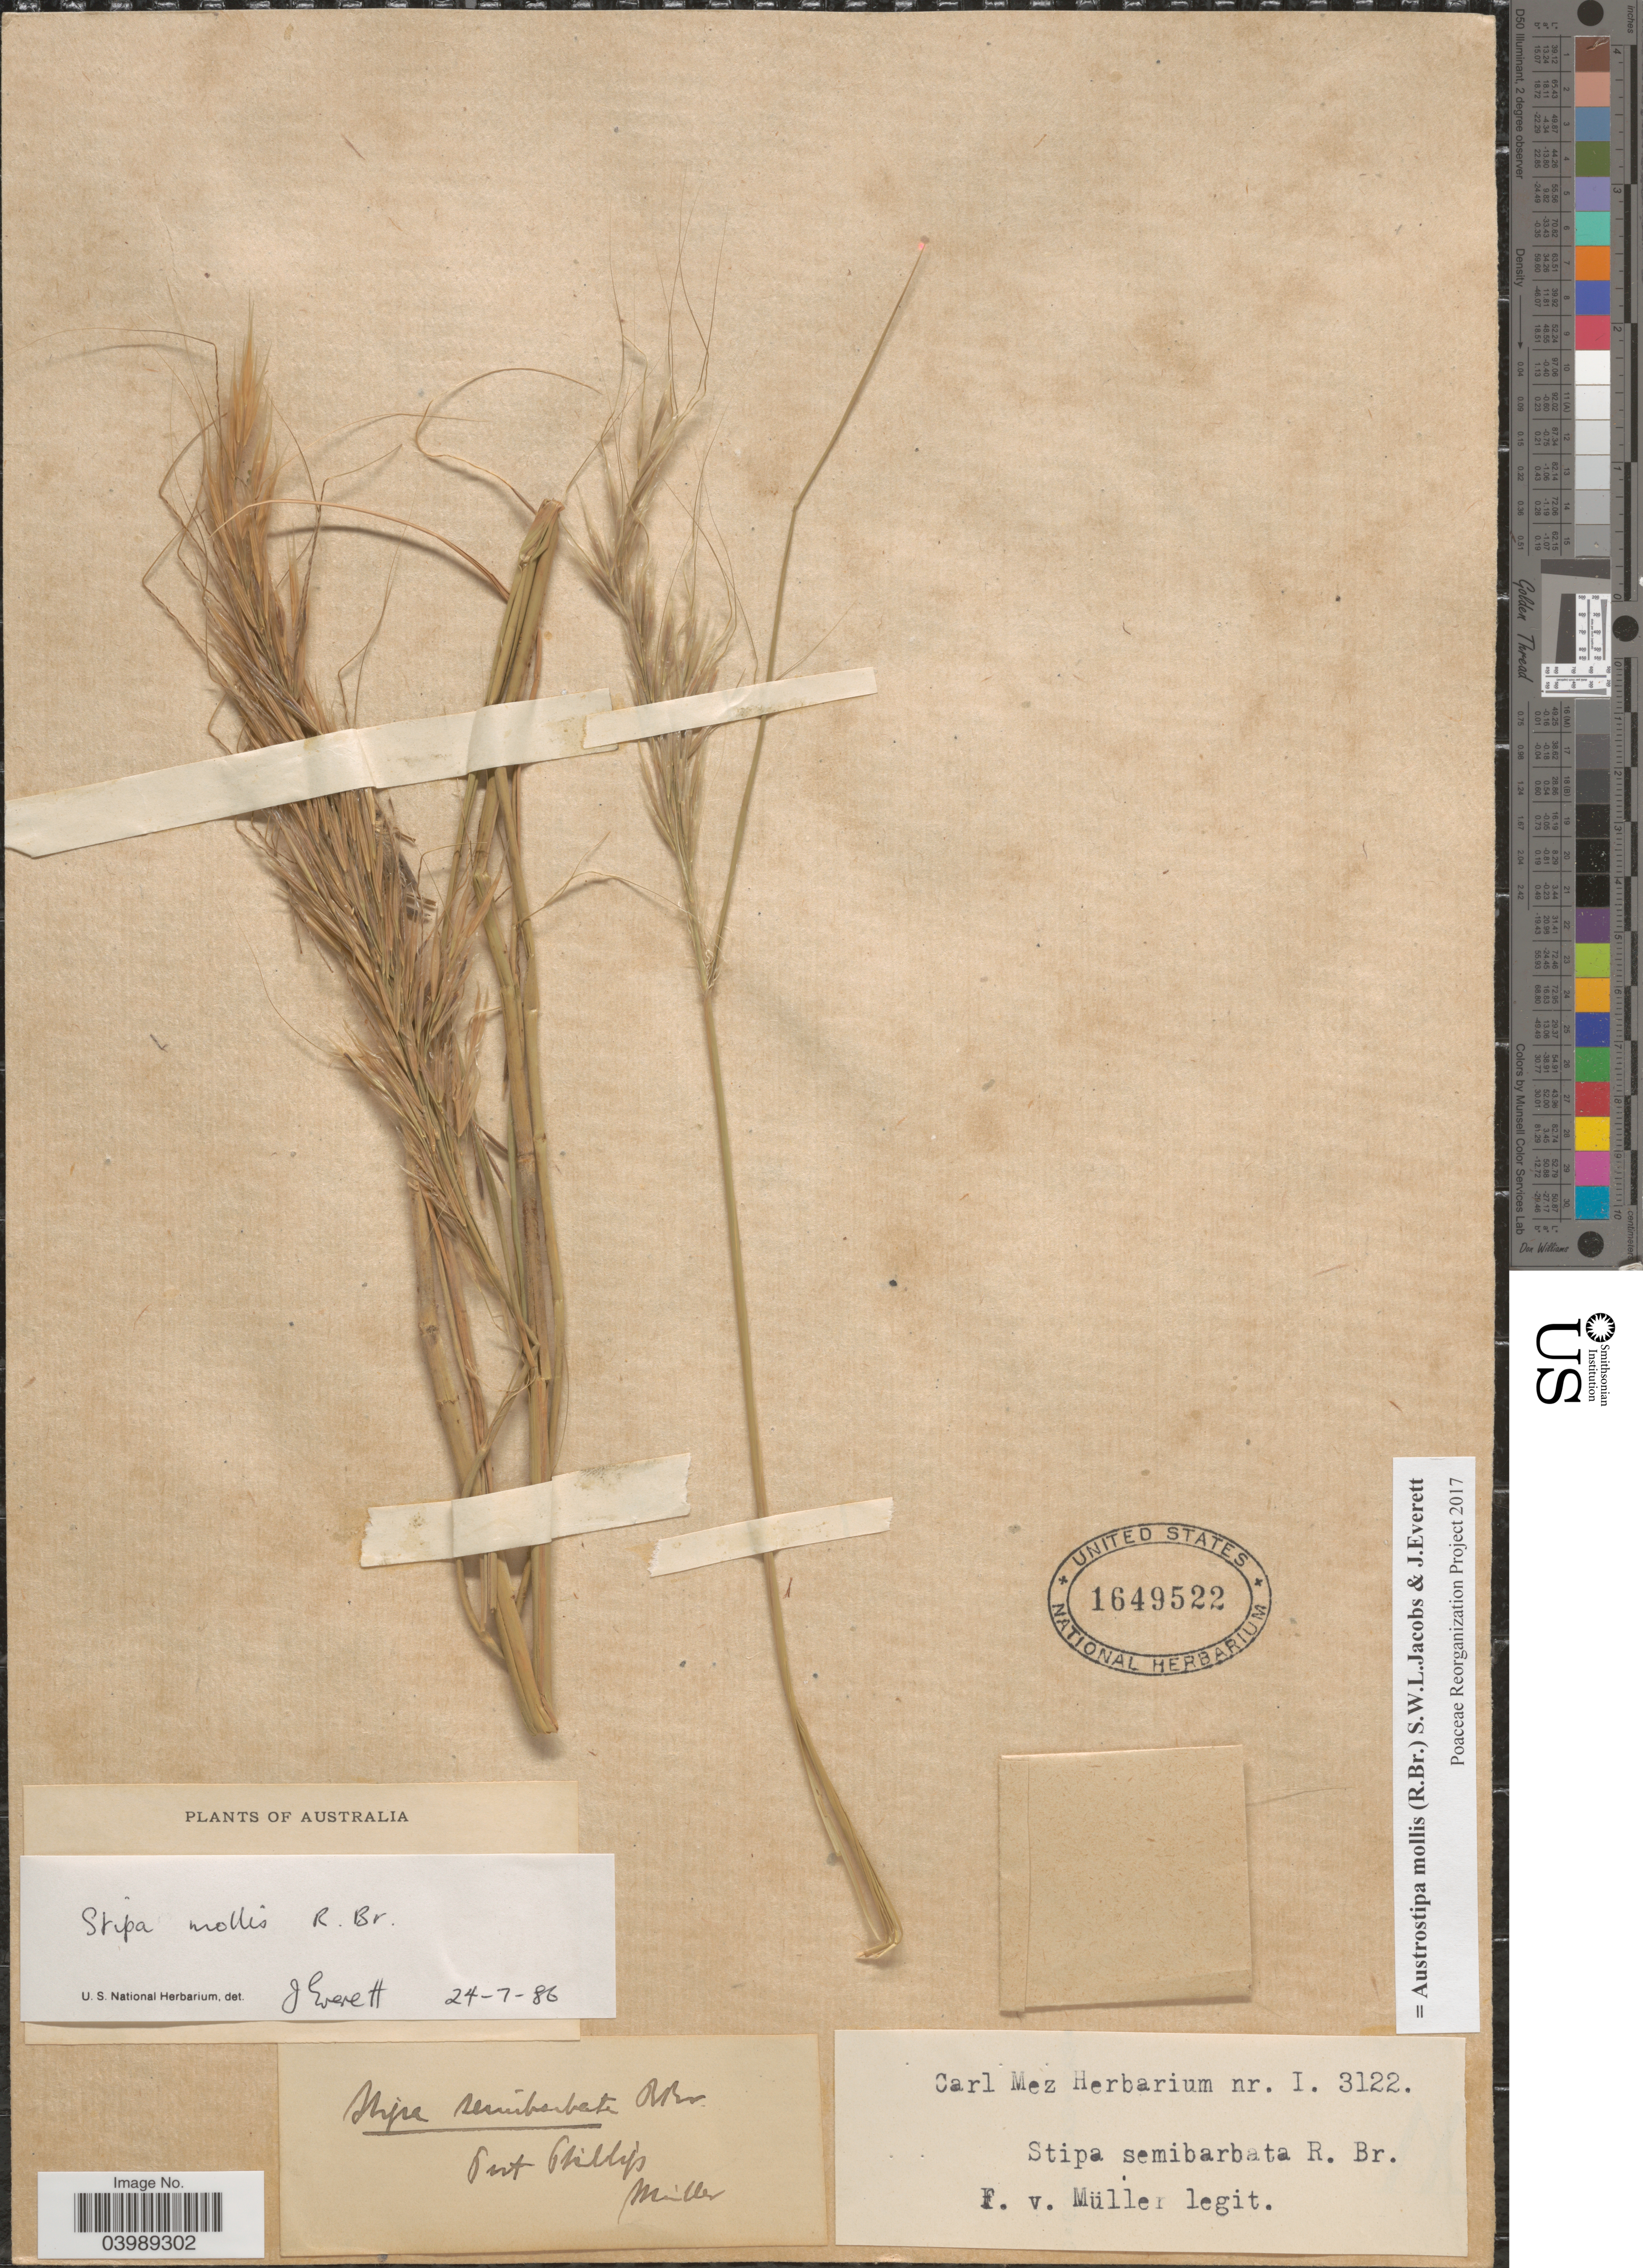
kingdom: Plantae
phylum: Tracheophyta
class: Liliopsida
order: Poales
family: Poaceae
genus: Austrostipa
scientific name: Austrostipa mollis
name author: (R. Br.) S.W.L. Jacobs & J. Everett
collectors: F. V. Muller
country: Australia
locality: Port Phillip.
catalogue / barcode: US 1649522